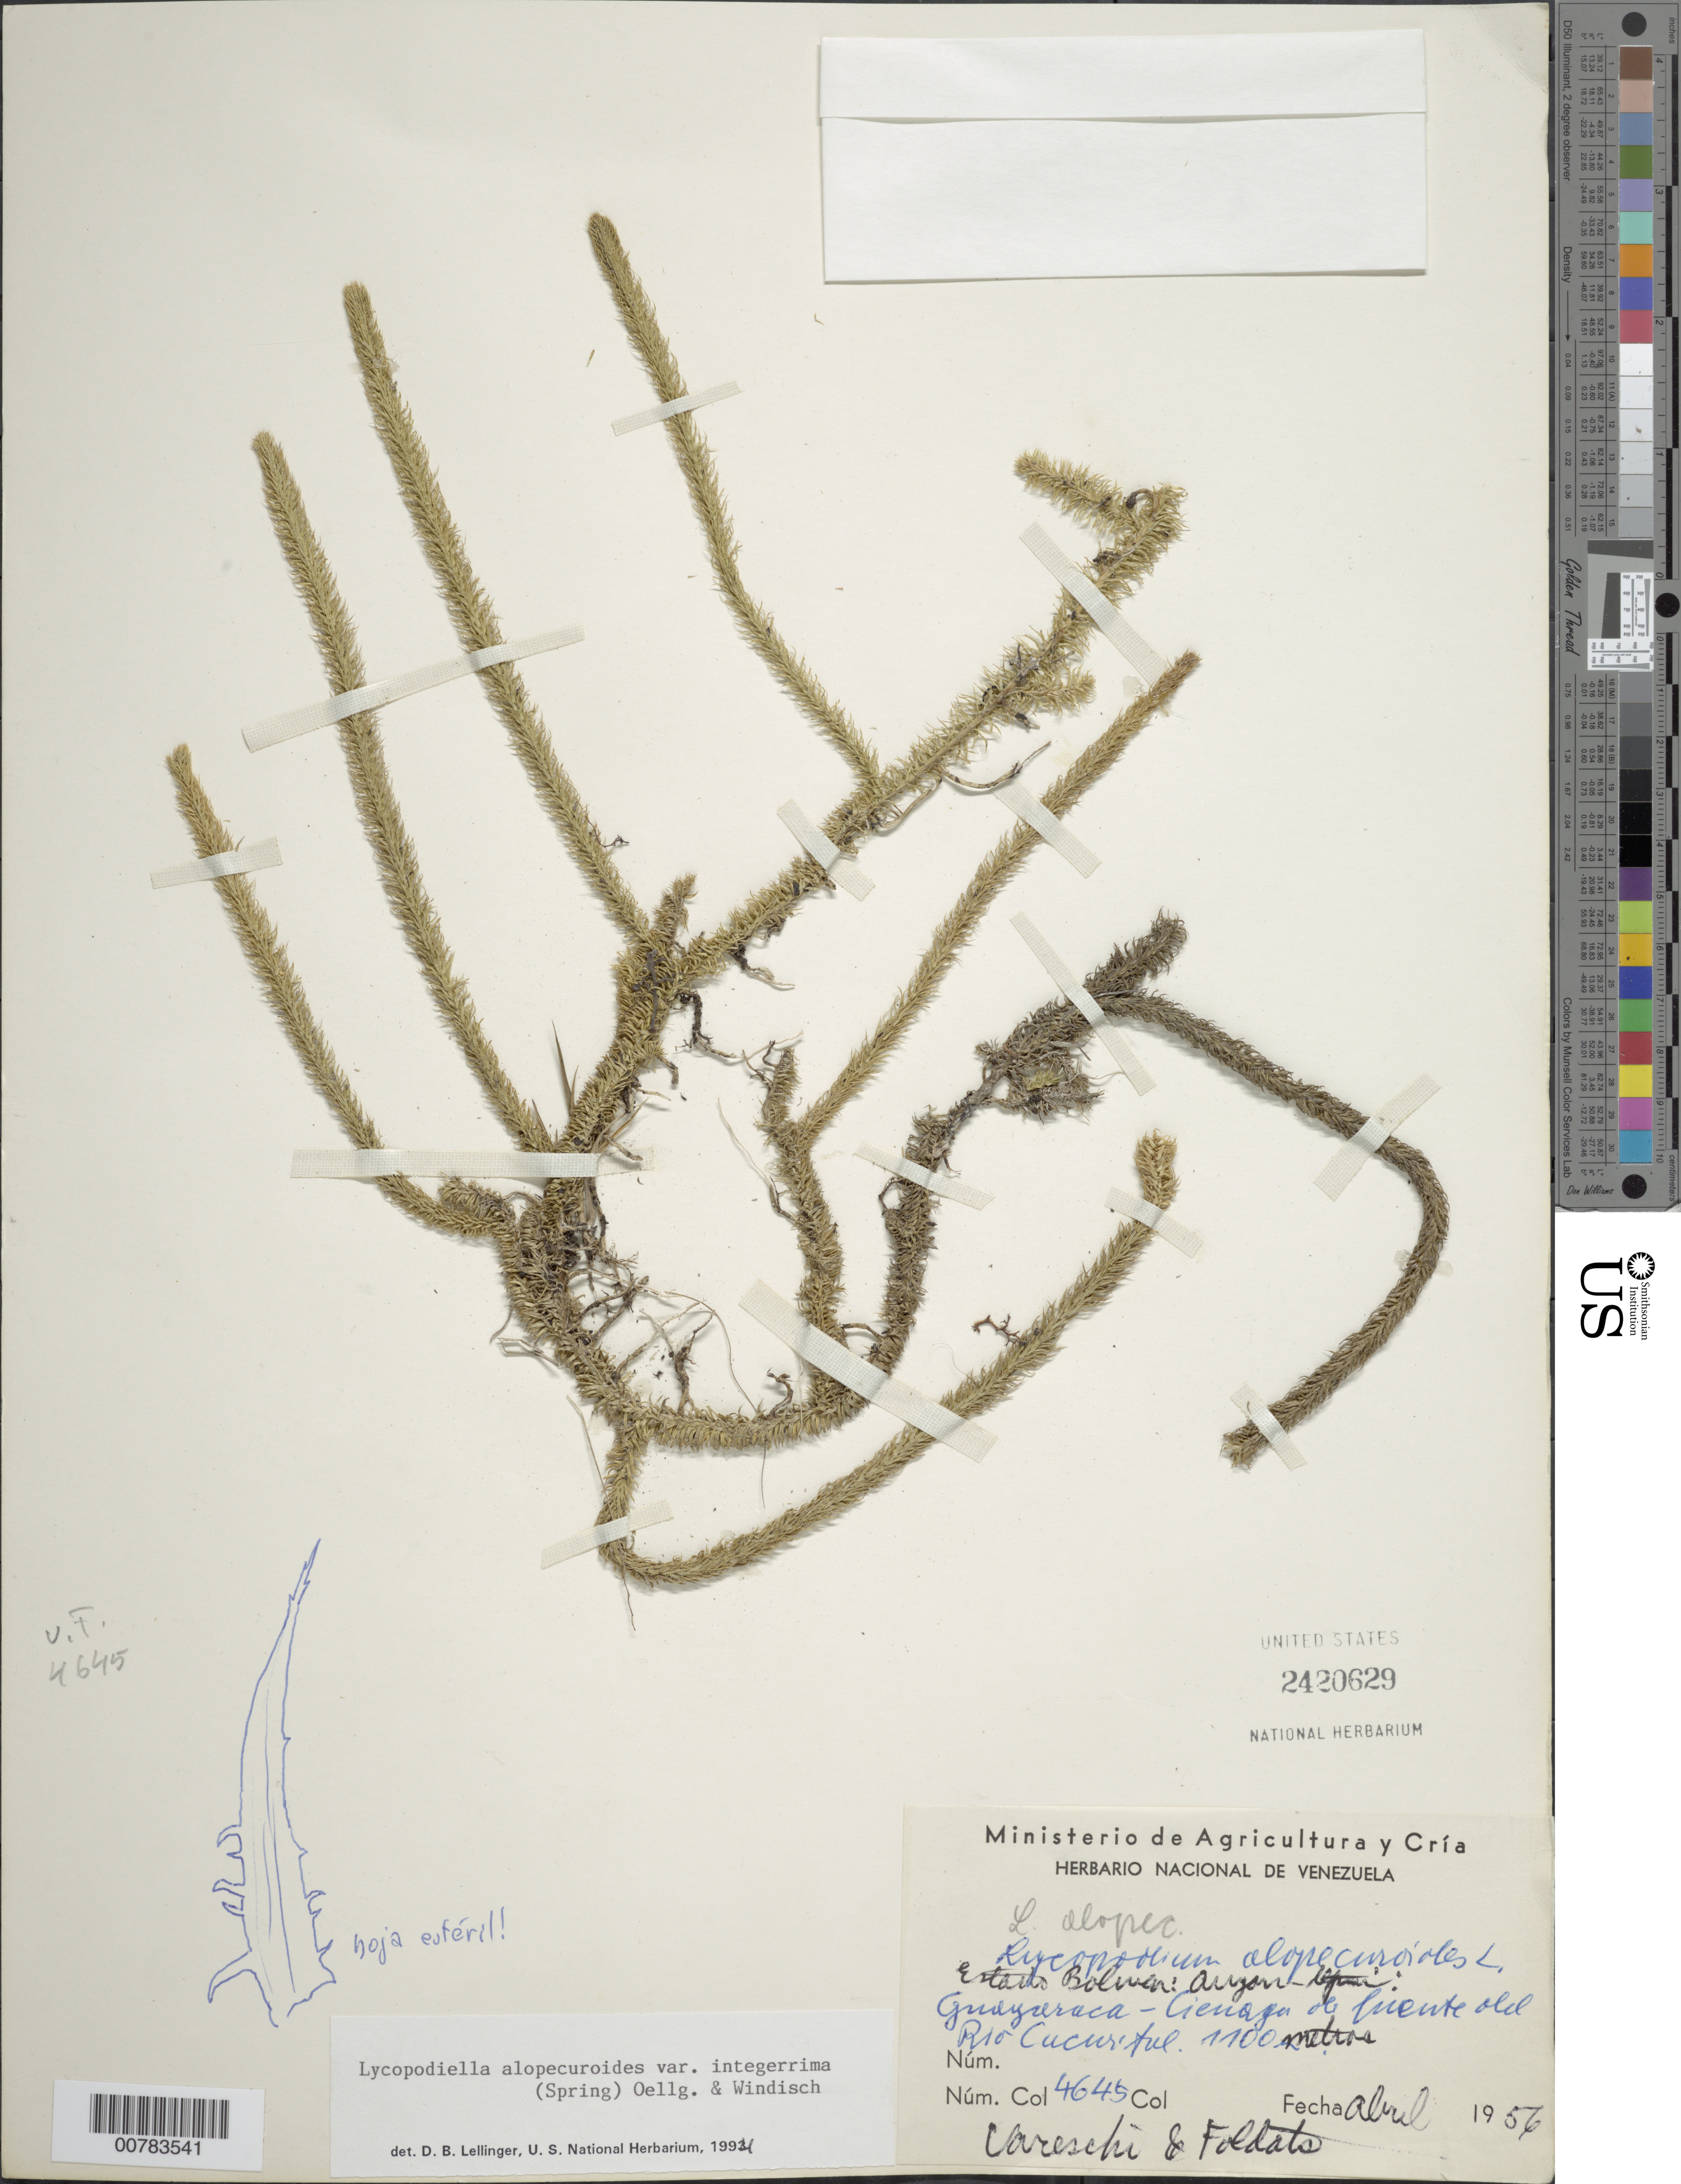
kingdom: Plantae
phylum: Tracheophyta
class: Lycopodiopsida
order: Lycopodiales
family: Lycopodiaceae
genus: Lycopodiella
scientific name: Lycopodiella alopecuroides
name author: (L.) Cranfill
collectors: -. Vareschi & Foldats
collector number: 4645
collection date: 1956-04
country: Venezuela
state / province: Bolívar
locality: Guayaraca - Cienaga de luente old Rio Cucurital [interpreted]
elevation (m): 1100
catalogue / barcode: US 2420629